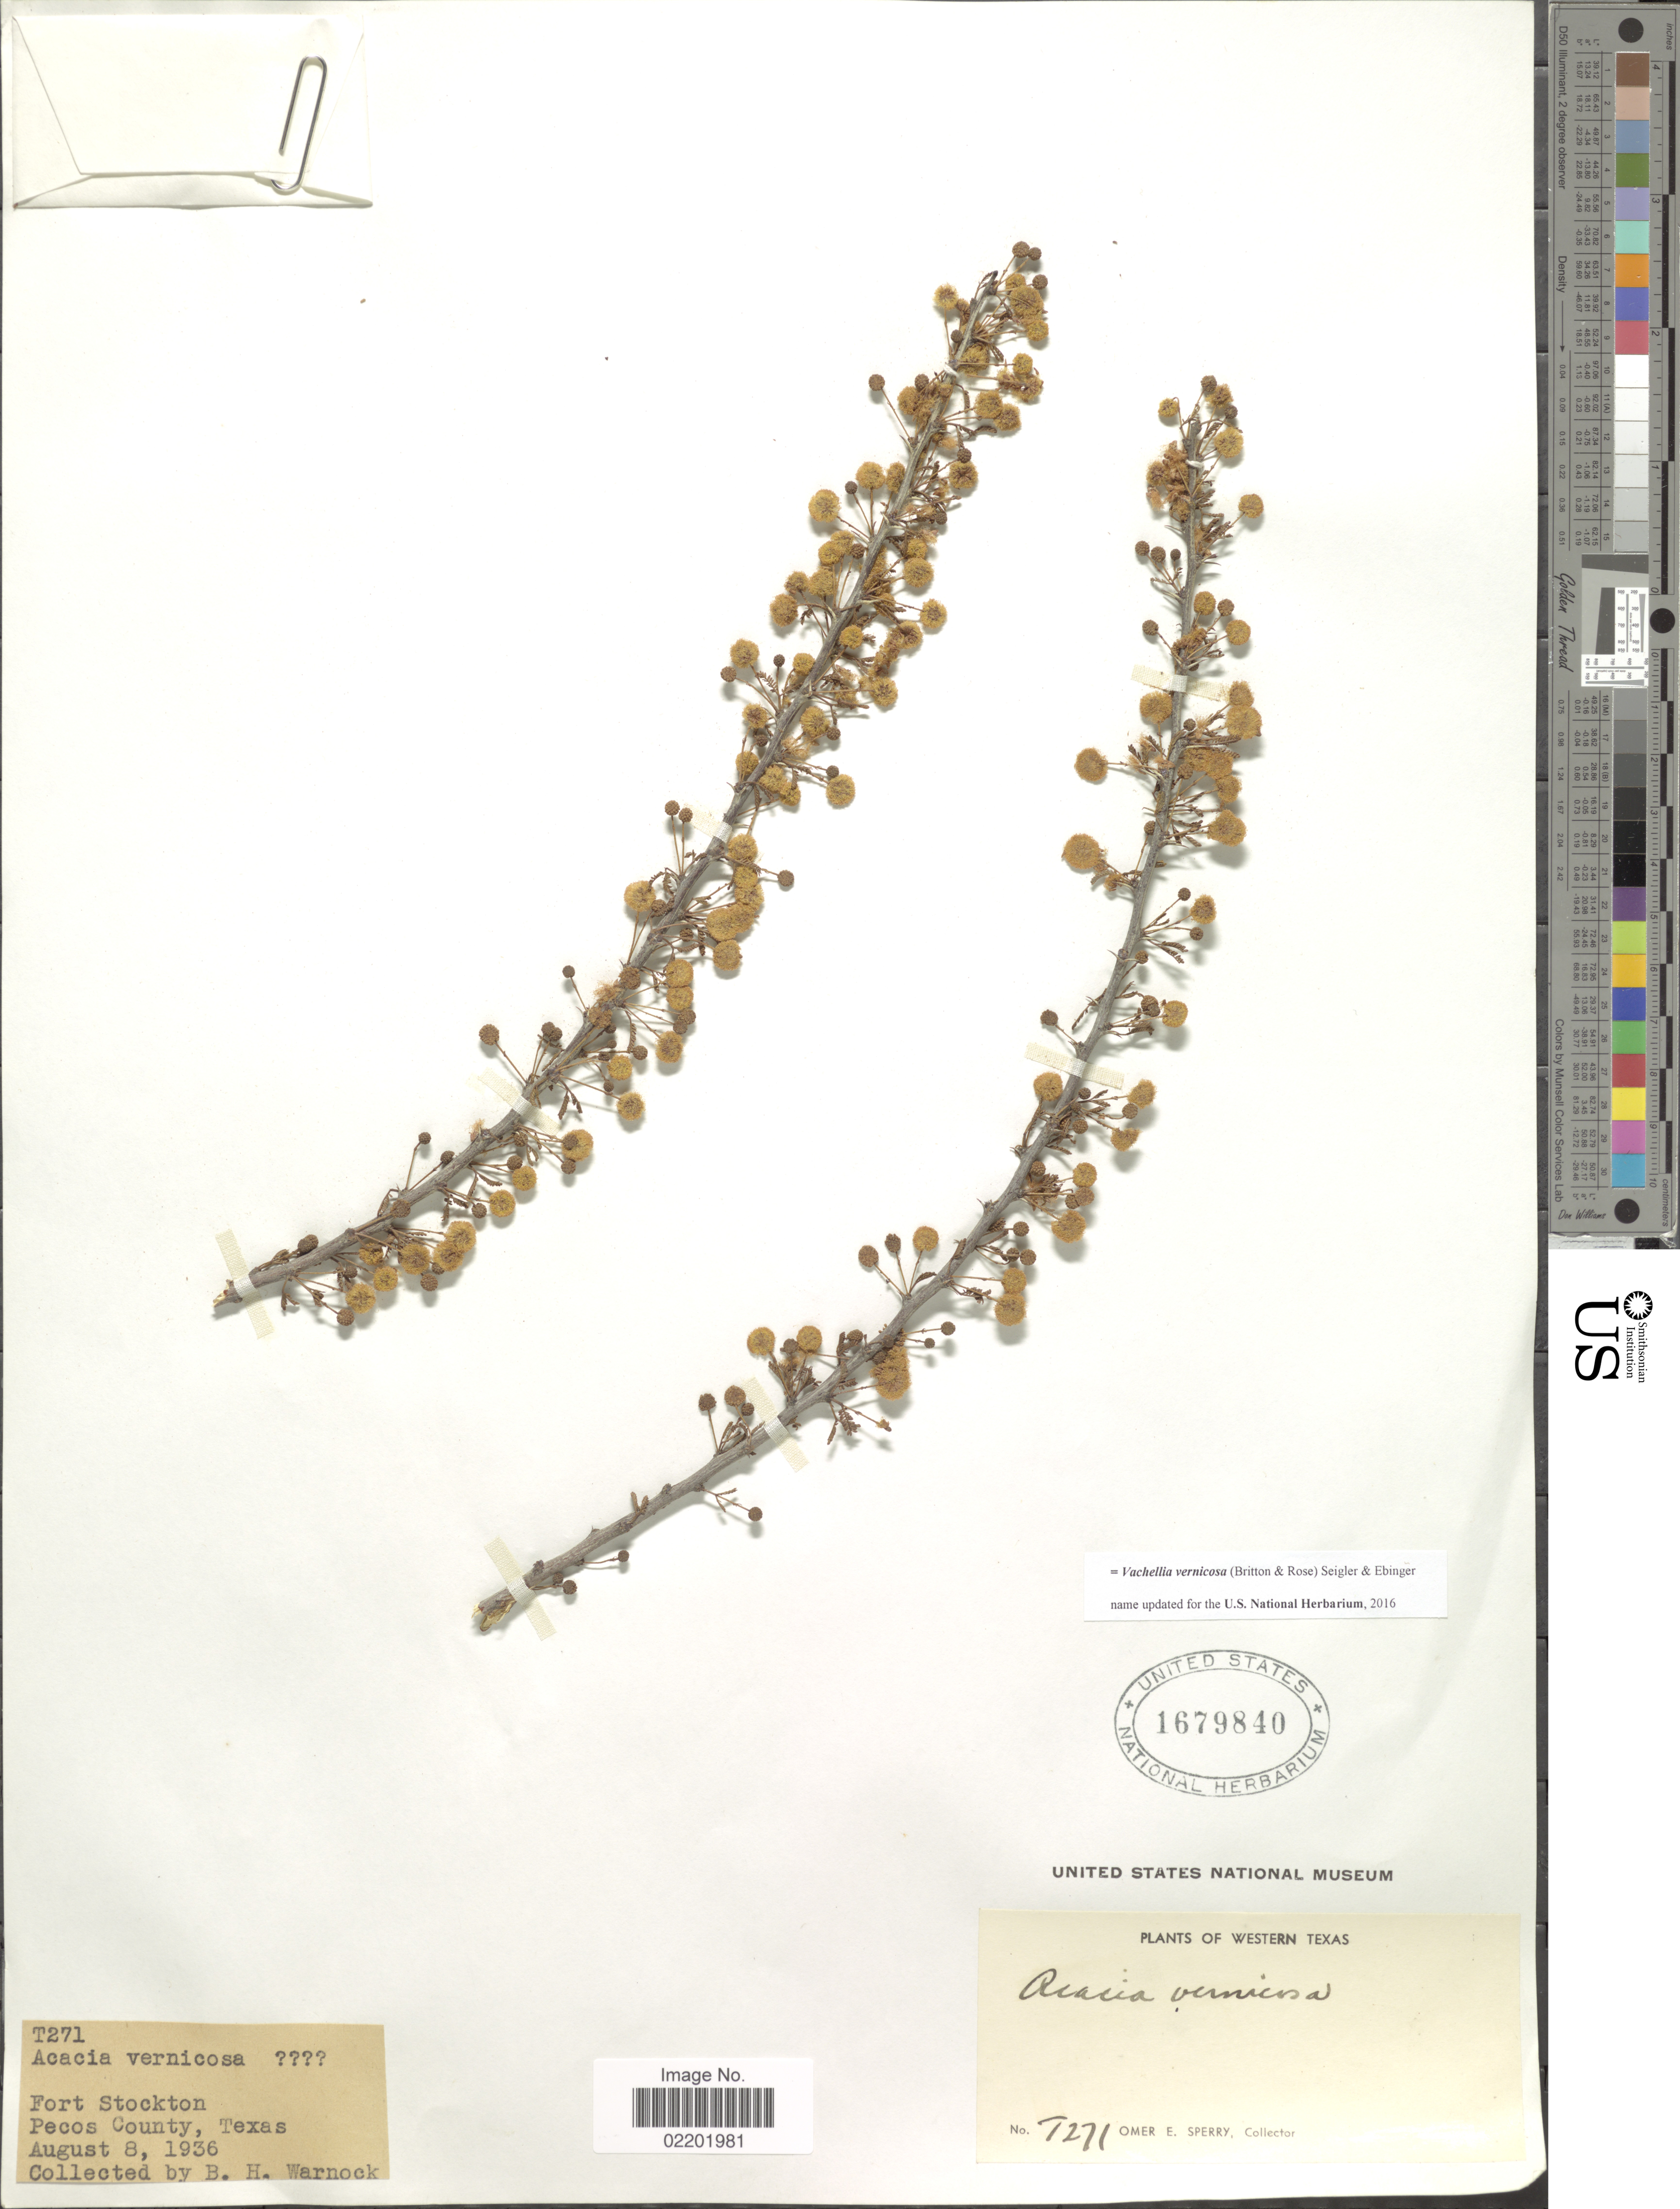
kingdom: Plantae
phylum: Tracheophyta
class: Magnoliopsida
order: Fabales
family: Fabaceae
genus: Vachellia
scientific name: Vachellia vernicosa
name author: (Britton & Rose) Seigler & Ebinger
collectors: B. H. Warnock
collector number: T281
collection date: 1936-08-08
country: United States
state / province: Texas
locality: Western Texas, Fort Stockton, Pecos County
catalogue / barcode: US 1679840